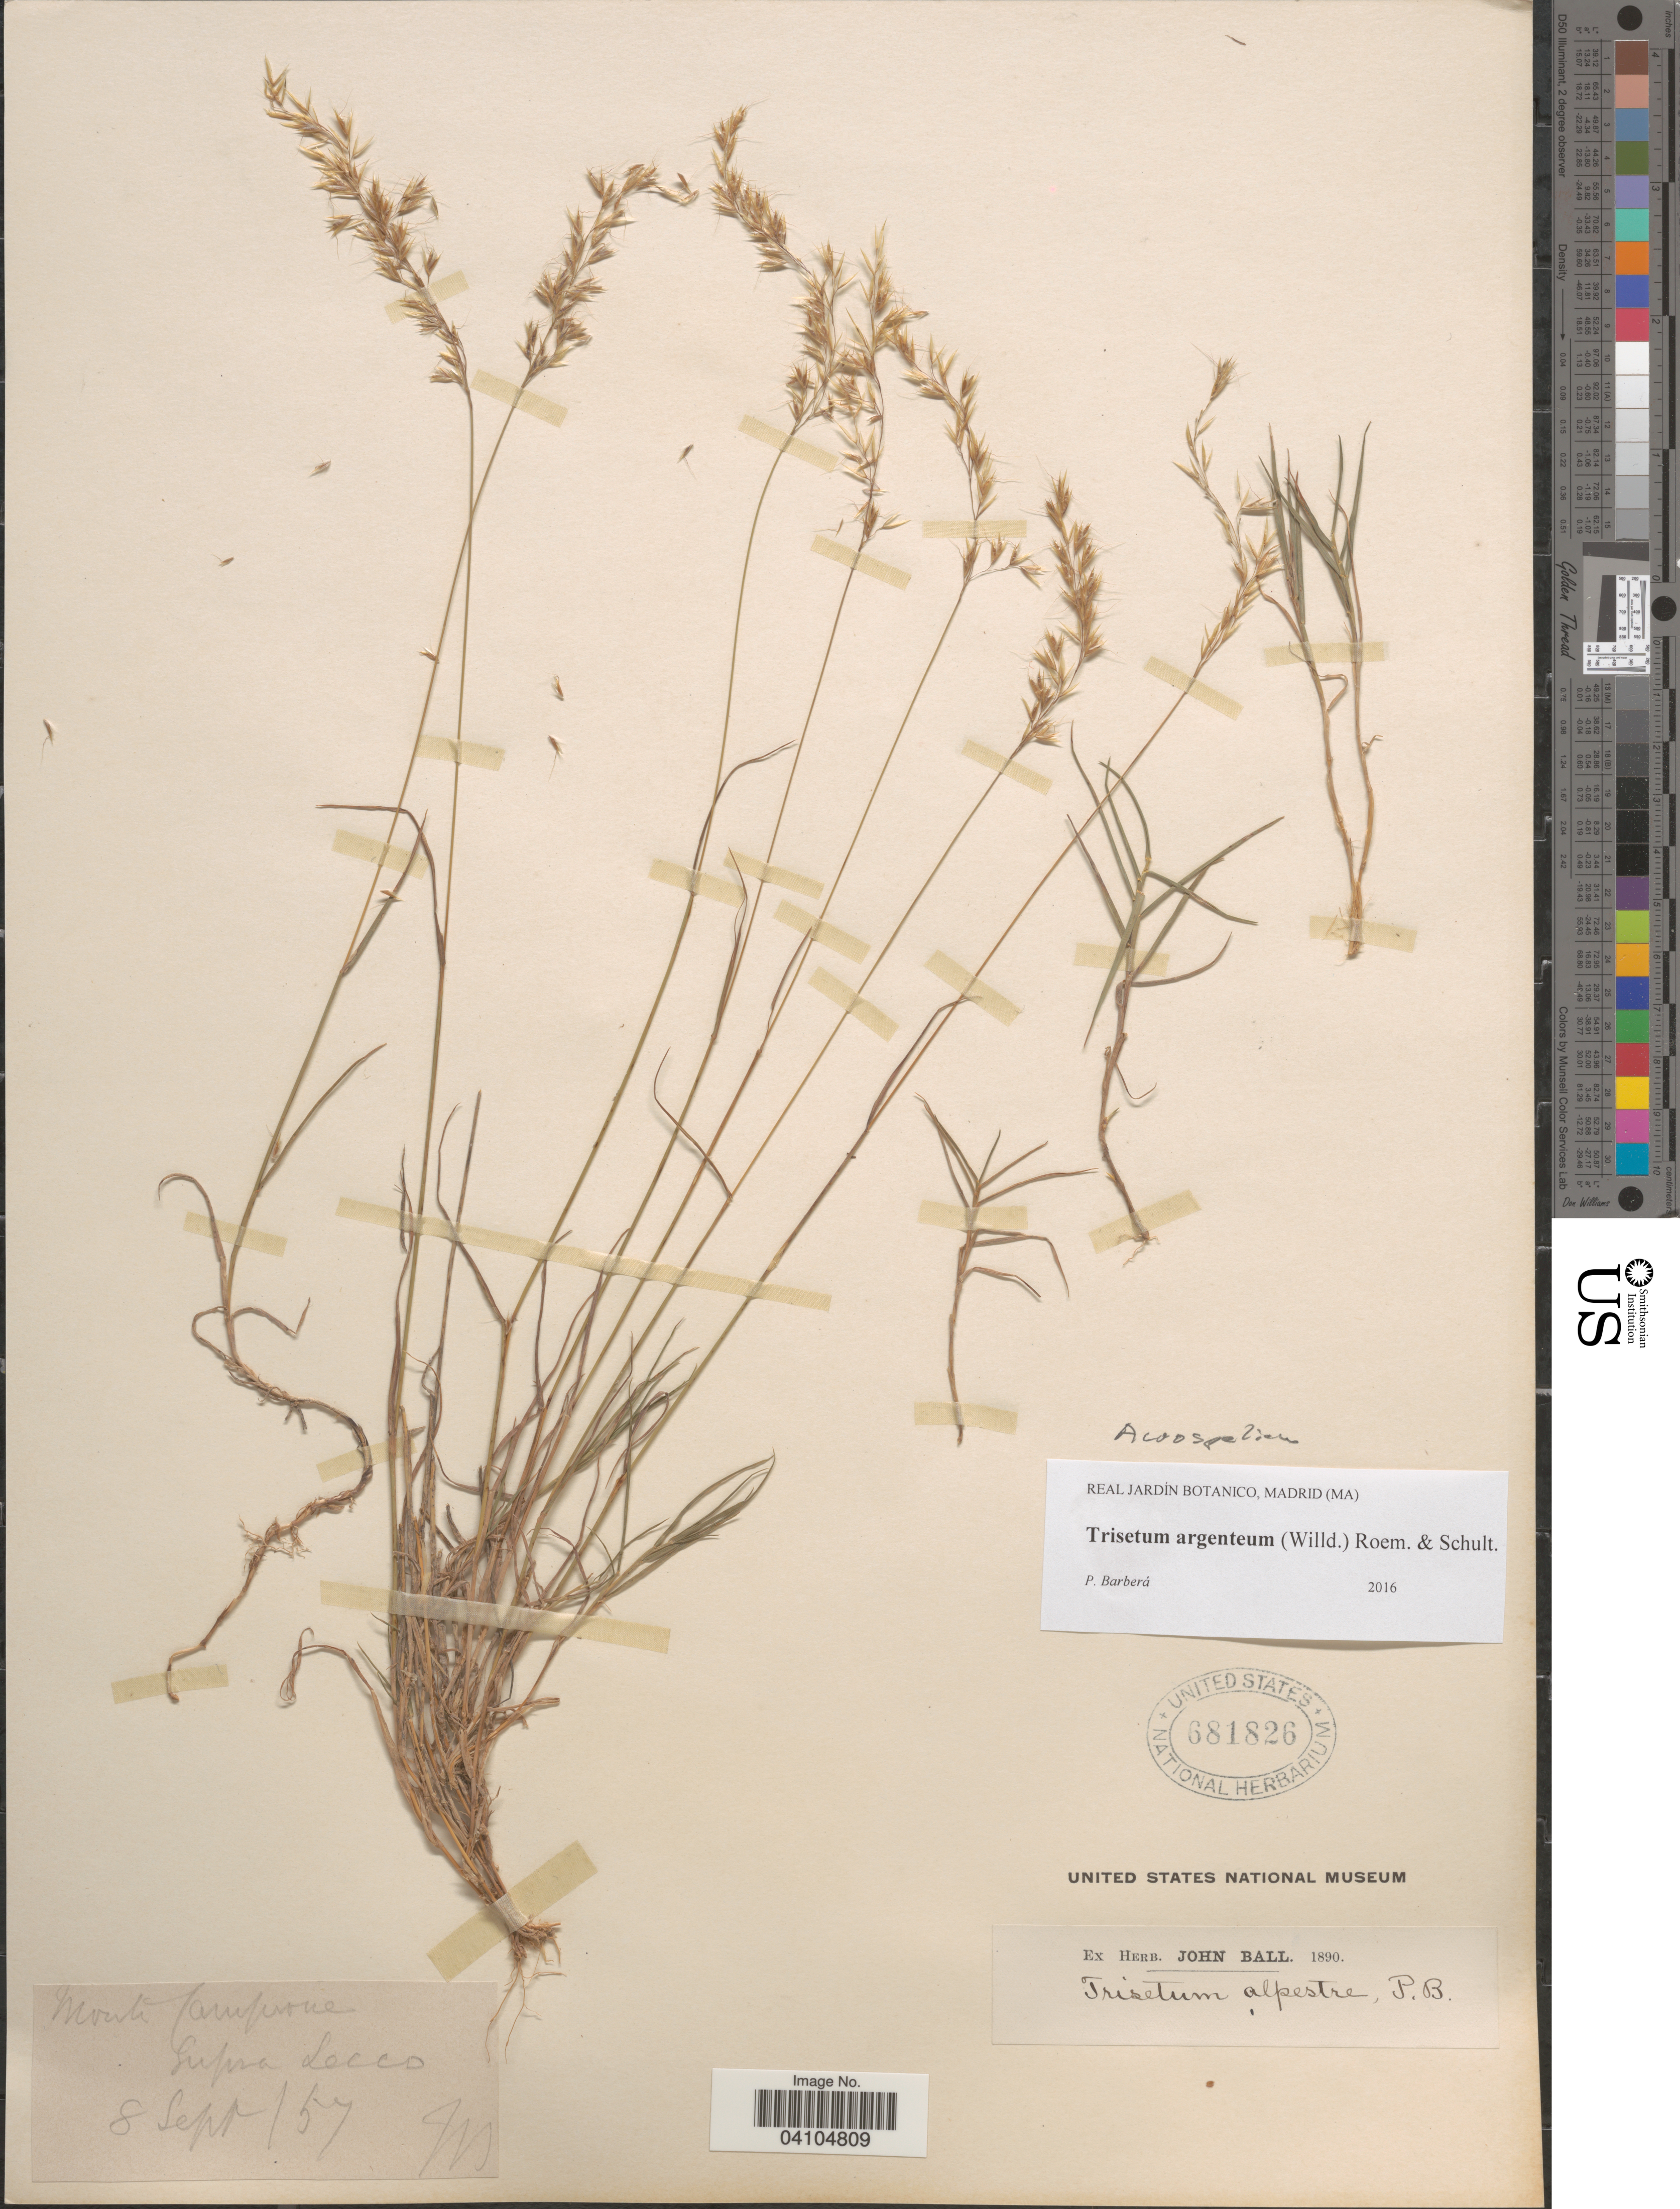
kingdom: Plantae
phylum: Tracheophyta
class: Liliopsida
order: Poales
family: Poaceae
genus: Acrospelion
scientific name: Acrospelion argenteum ined.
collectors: J. Ball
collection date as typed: Transcribed d/m/y: 8/9/57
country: Italy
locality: Monte Campione supra Lecco.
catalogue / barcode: US 681826